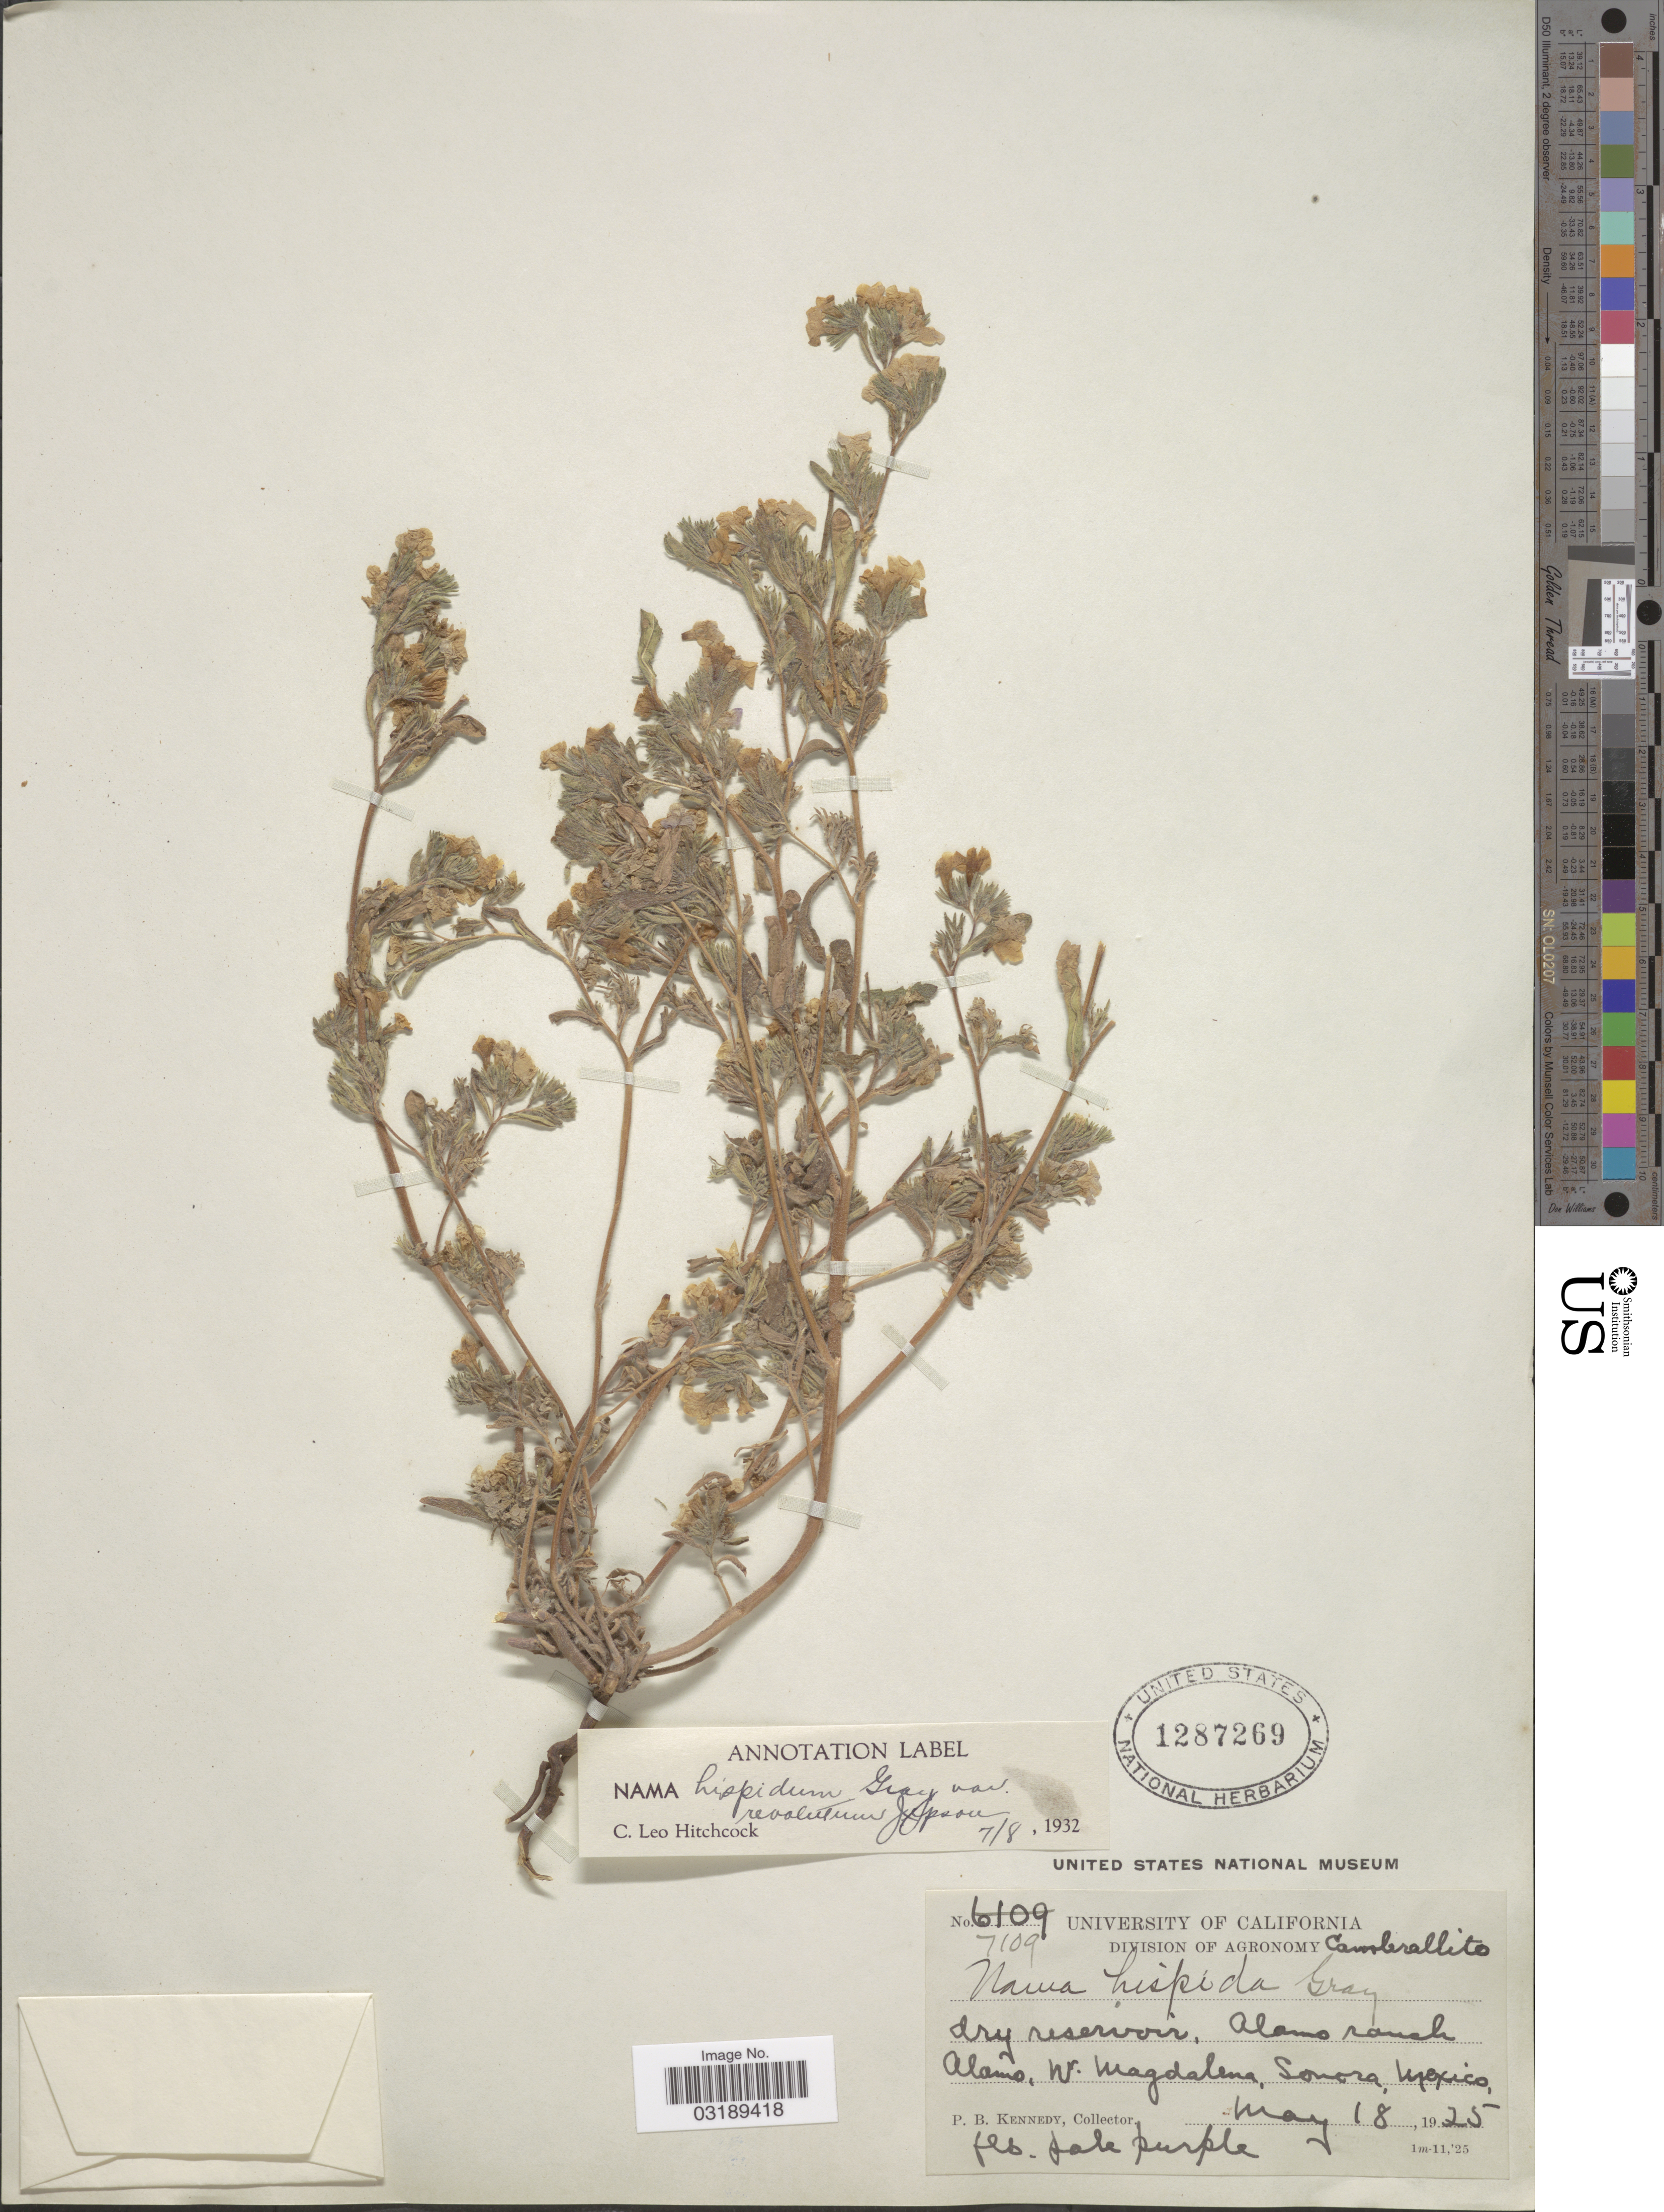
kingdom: Plantae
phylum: Tracheophyta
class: Magnoliopsida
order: Boraginales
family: Namaceae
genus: Nama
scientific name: Nama sp.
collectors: P. B. Kennedy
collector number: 7109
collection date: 1925-05-18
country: Mexico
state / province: Sonora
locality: Dry reservoir, Alamo ranch, Alamo, W. Magdalena, Sonora.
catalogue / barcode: US 1287269